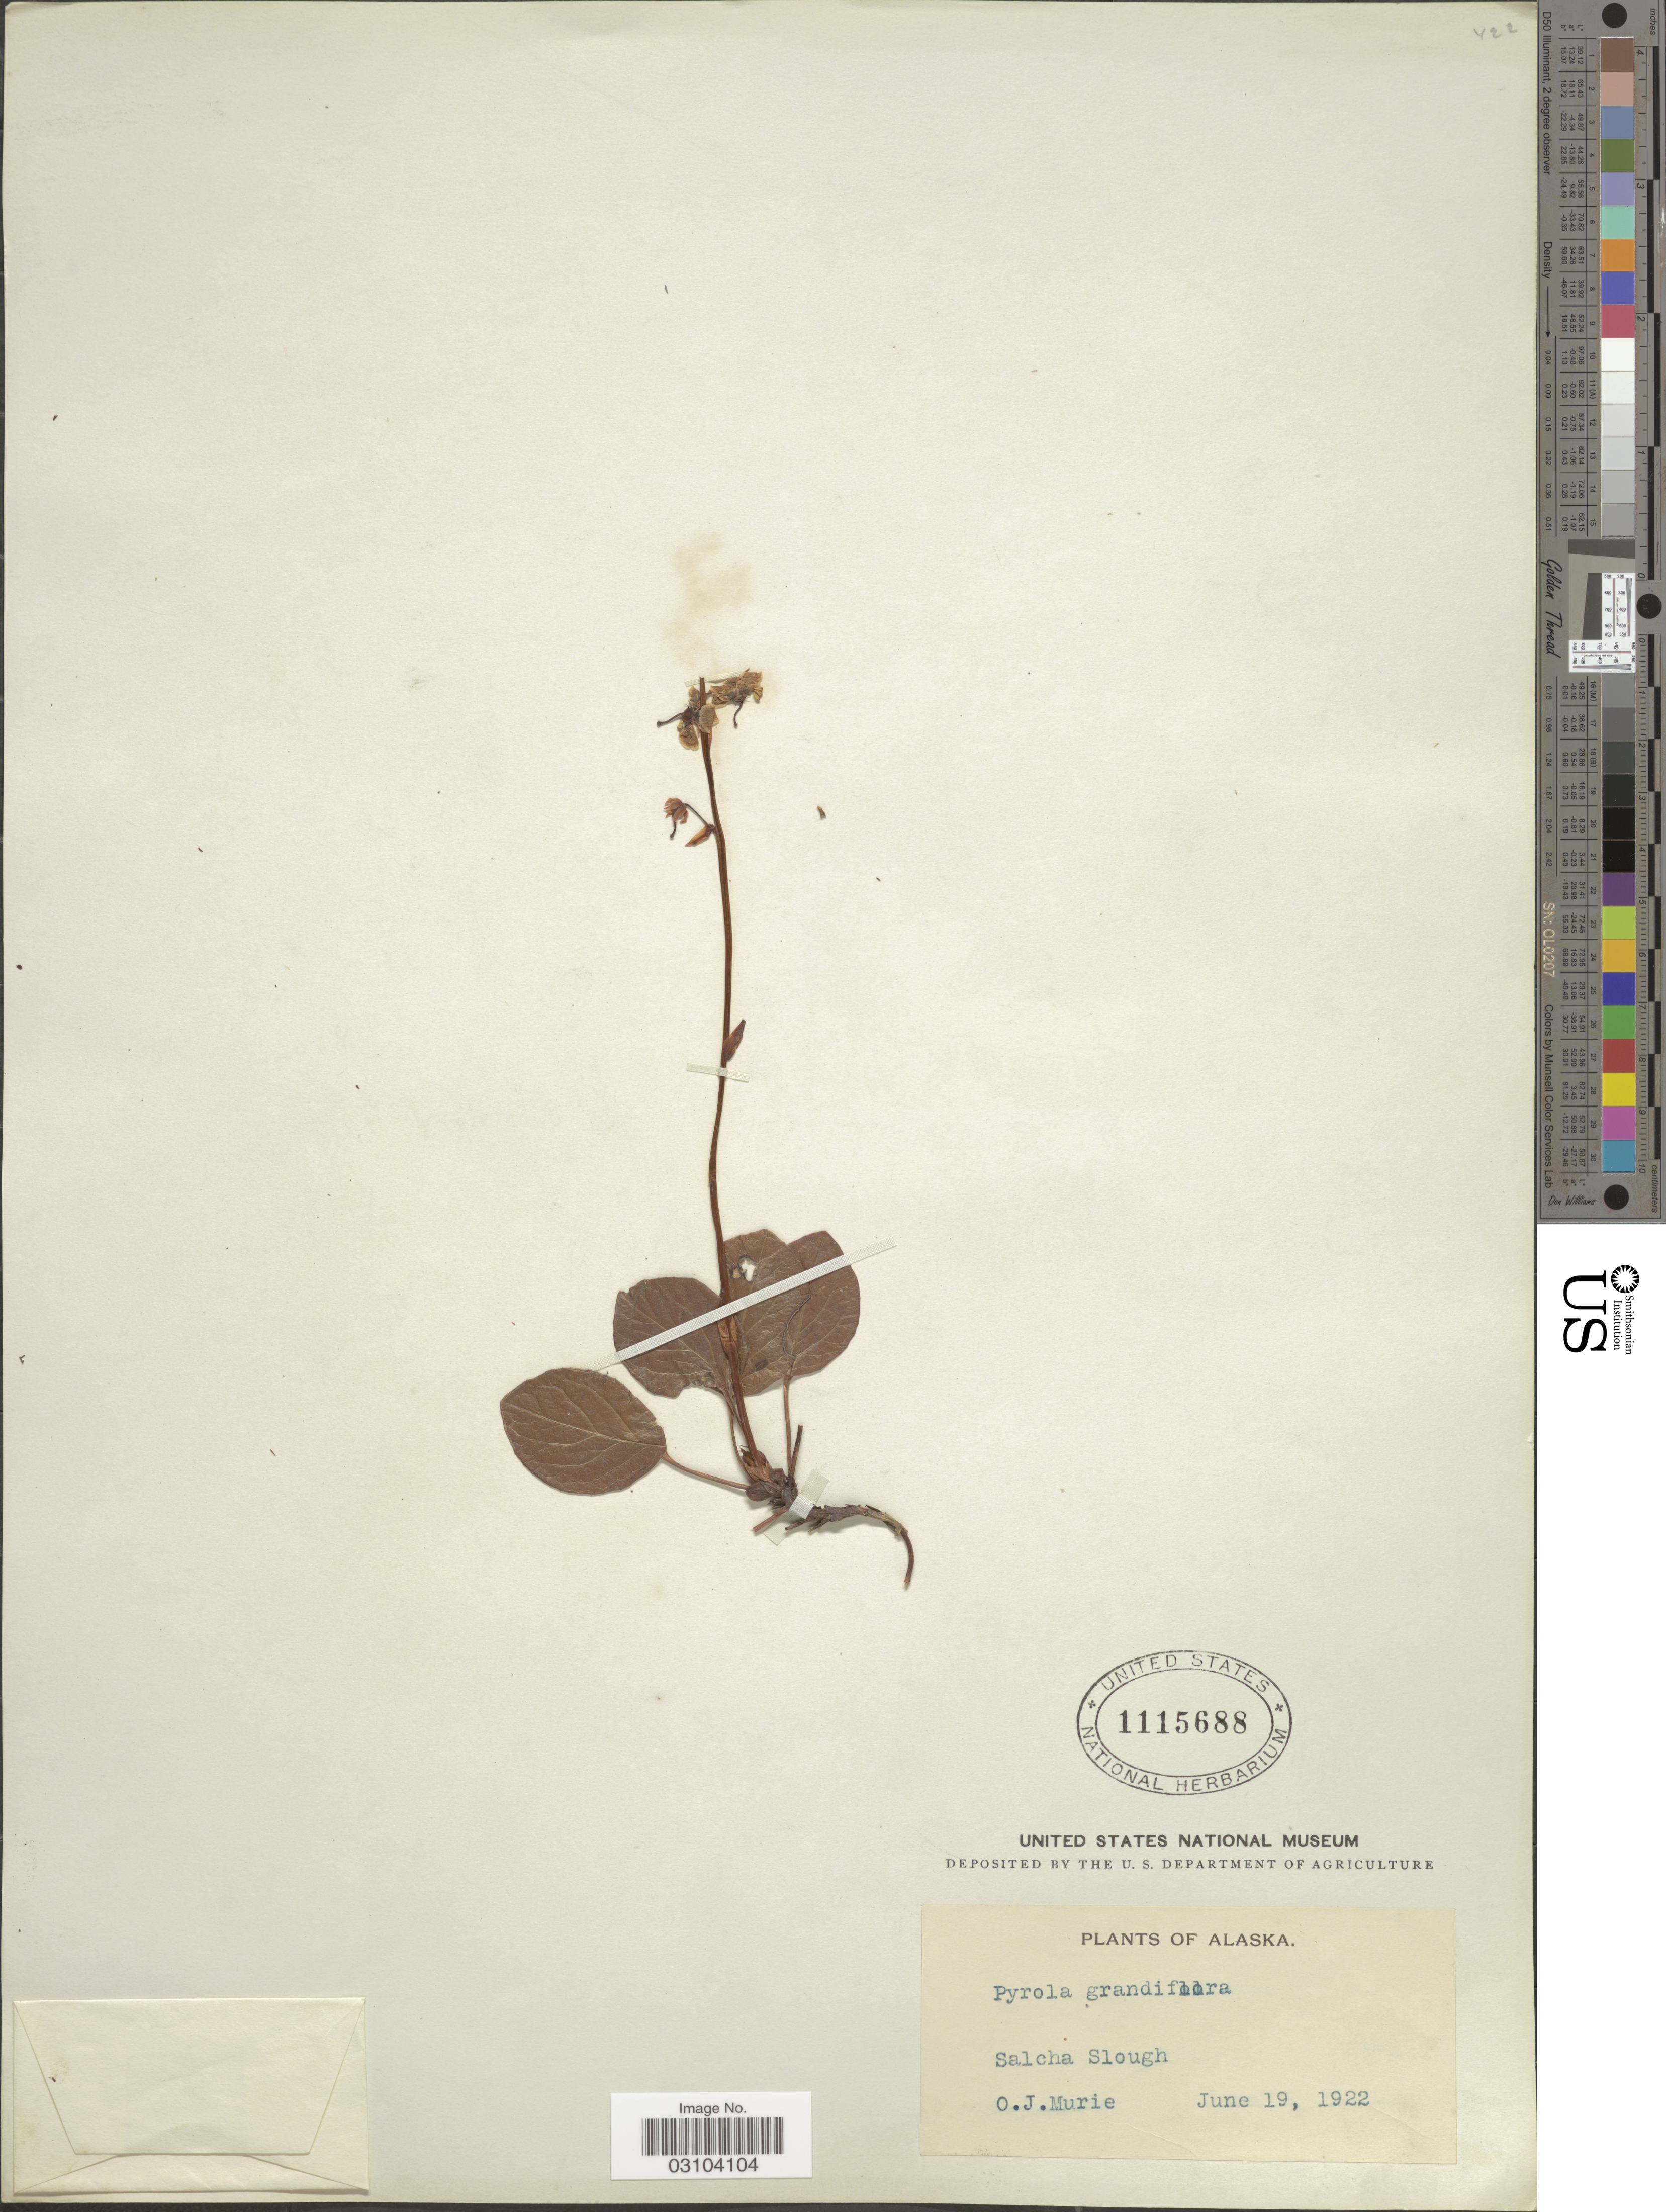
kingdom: Plantae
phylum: Tracheophyta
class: Magnoliopsida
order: Ericales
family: Ericaceae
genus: Pyrola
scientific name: Pyrola grandiflora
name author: Radius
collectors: O. Murie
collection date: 1922-06-19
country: United States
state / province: Alaska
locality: Salcha Slough.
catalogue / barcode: US 1115688